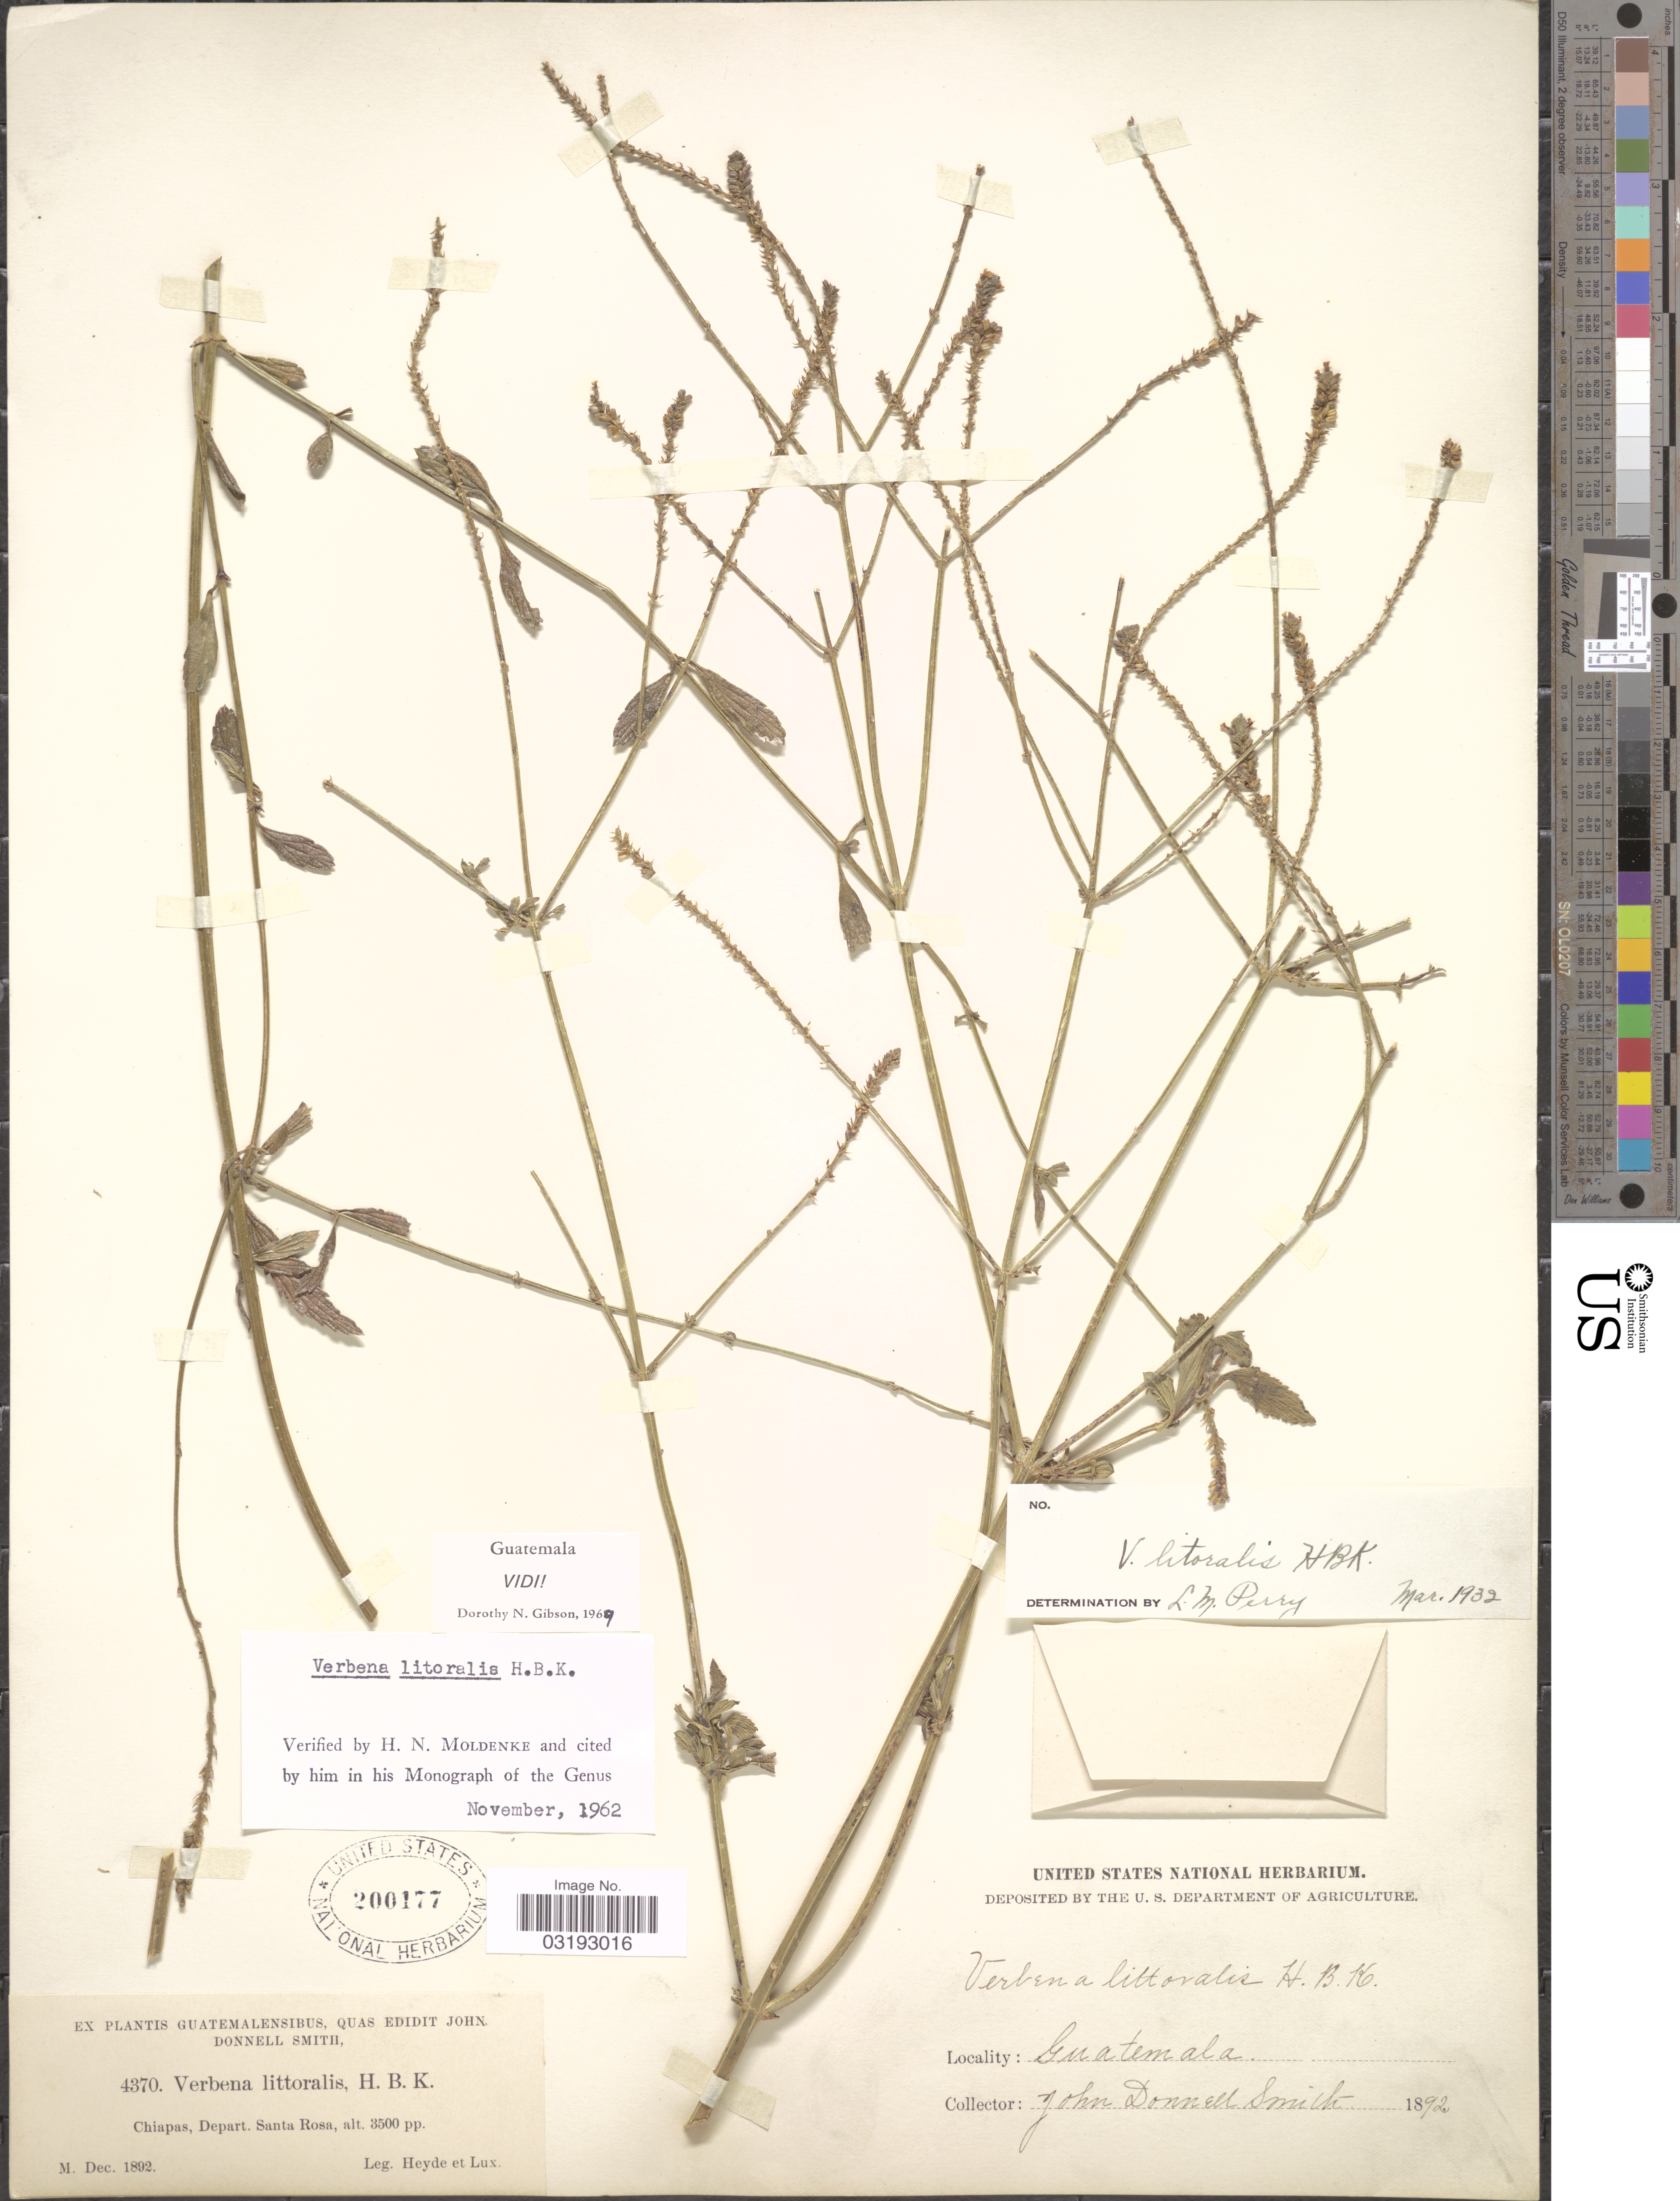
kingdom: Plantae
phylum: Tracheophyta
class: Magnoliopsida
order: Lamiales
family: Verbenaceae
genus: Verbena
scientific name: Verbena litoralis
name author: Kunth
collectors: Heyde, Lux & J. Donnell Smith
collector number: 4370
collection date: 1892-12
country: Guatemala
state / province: Santa Rosa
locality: Chiapas, Depart. Santa Rosa.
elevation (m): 1067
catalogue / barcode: US 200177